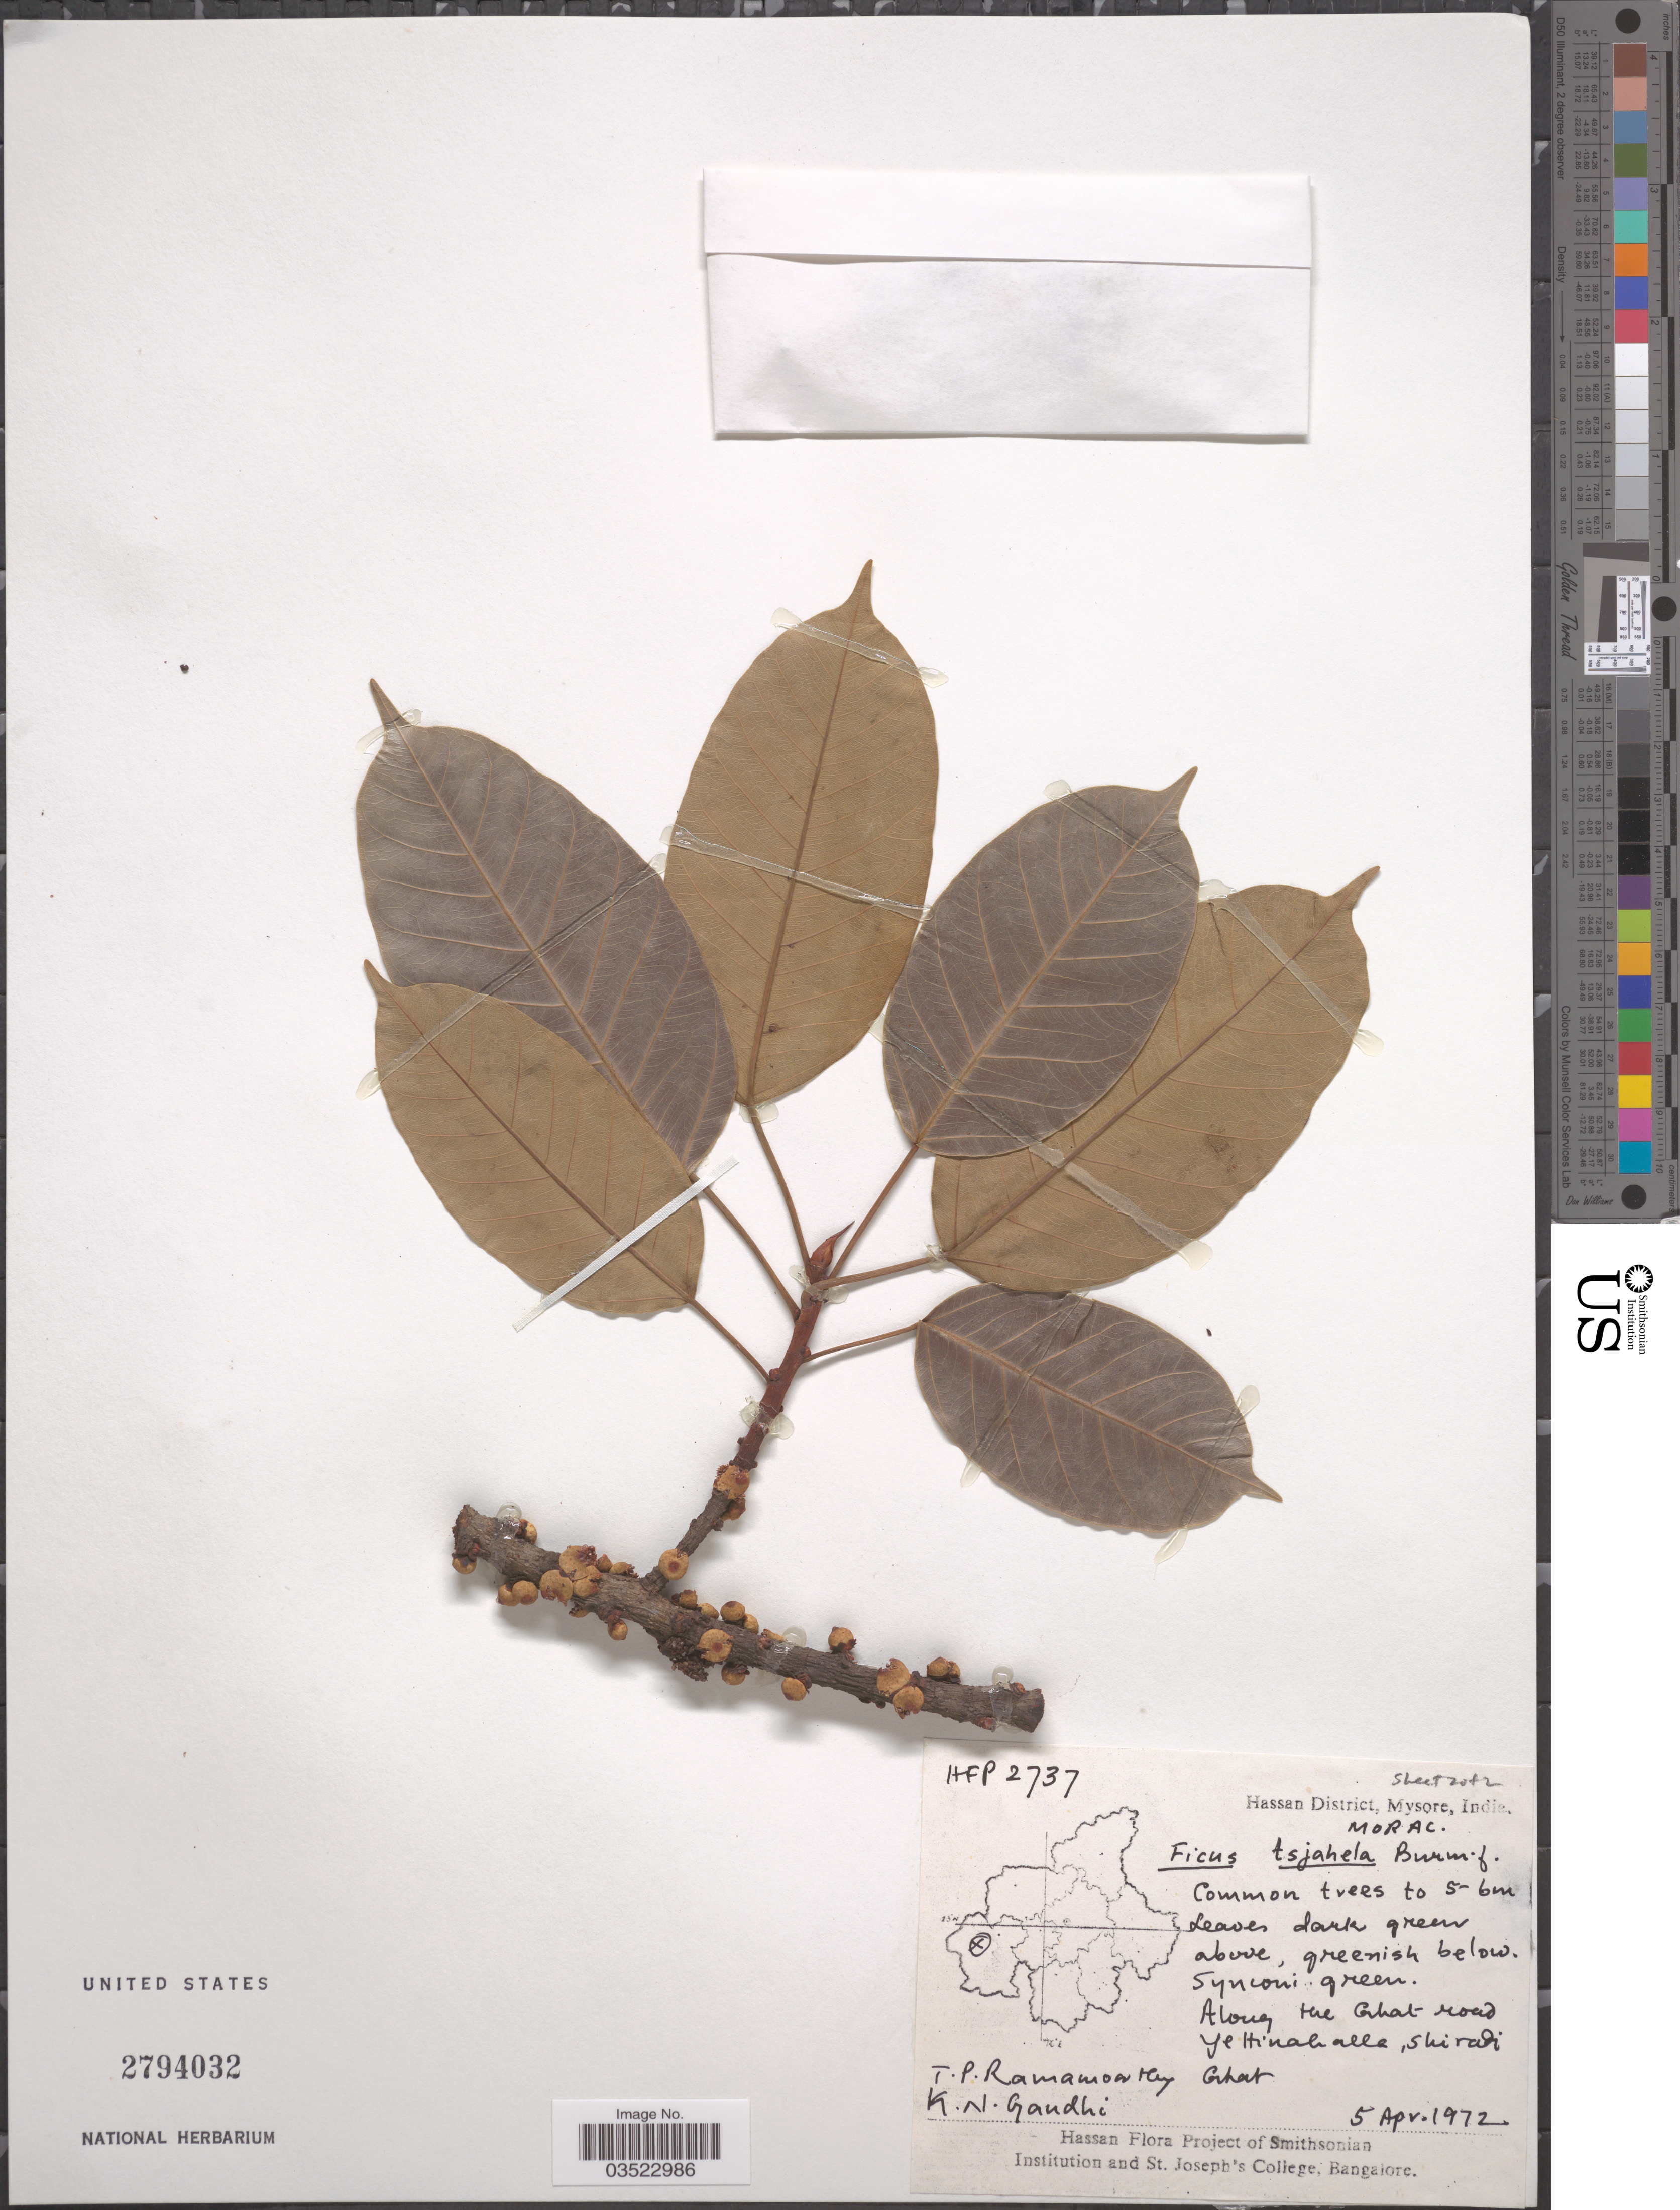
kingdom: Plantae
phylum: Tracheophyta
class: Magnoliopsida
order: Rosales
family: Moraceae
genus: Ficus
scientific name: Ficus tsjakela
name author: Burm. f.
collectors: T. P. Ramamoorthy & K. N. Gandhi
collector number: HFP2737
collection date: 1972-04-05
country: India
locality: Hassan District, Mysore. Along the Ghat road. Yettinahalla, Shiradi Ghat.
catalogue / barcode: US 2794032